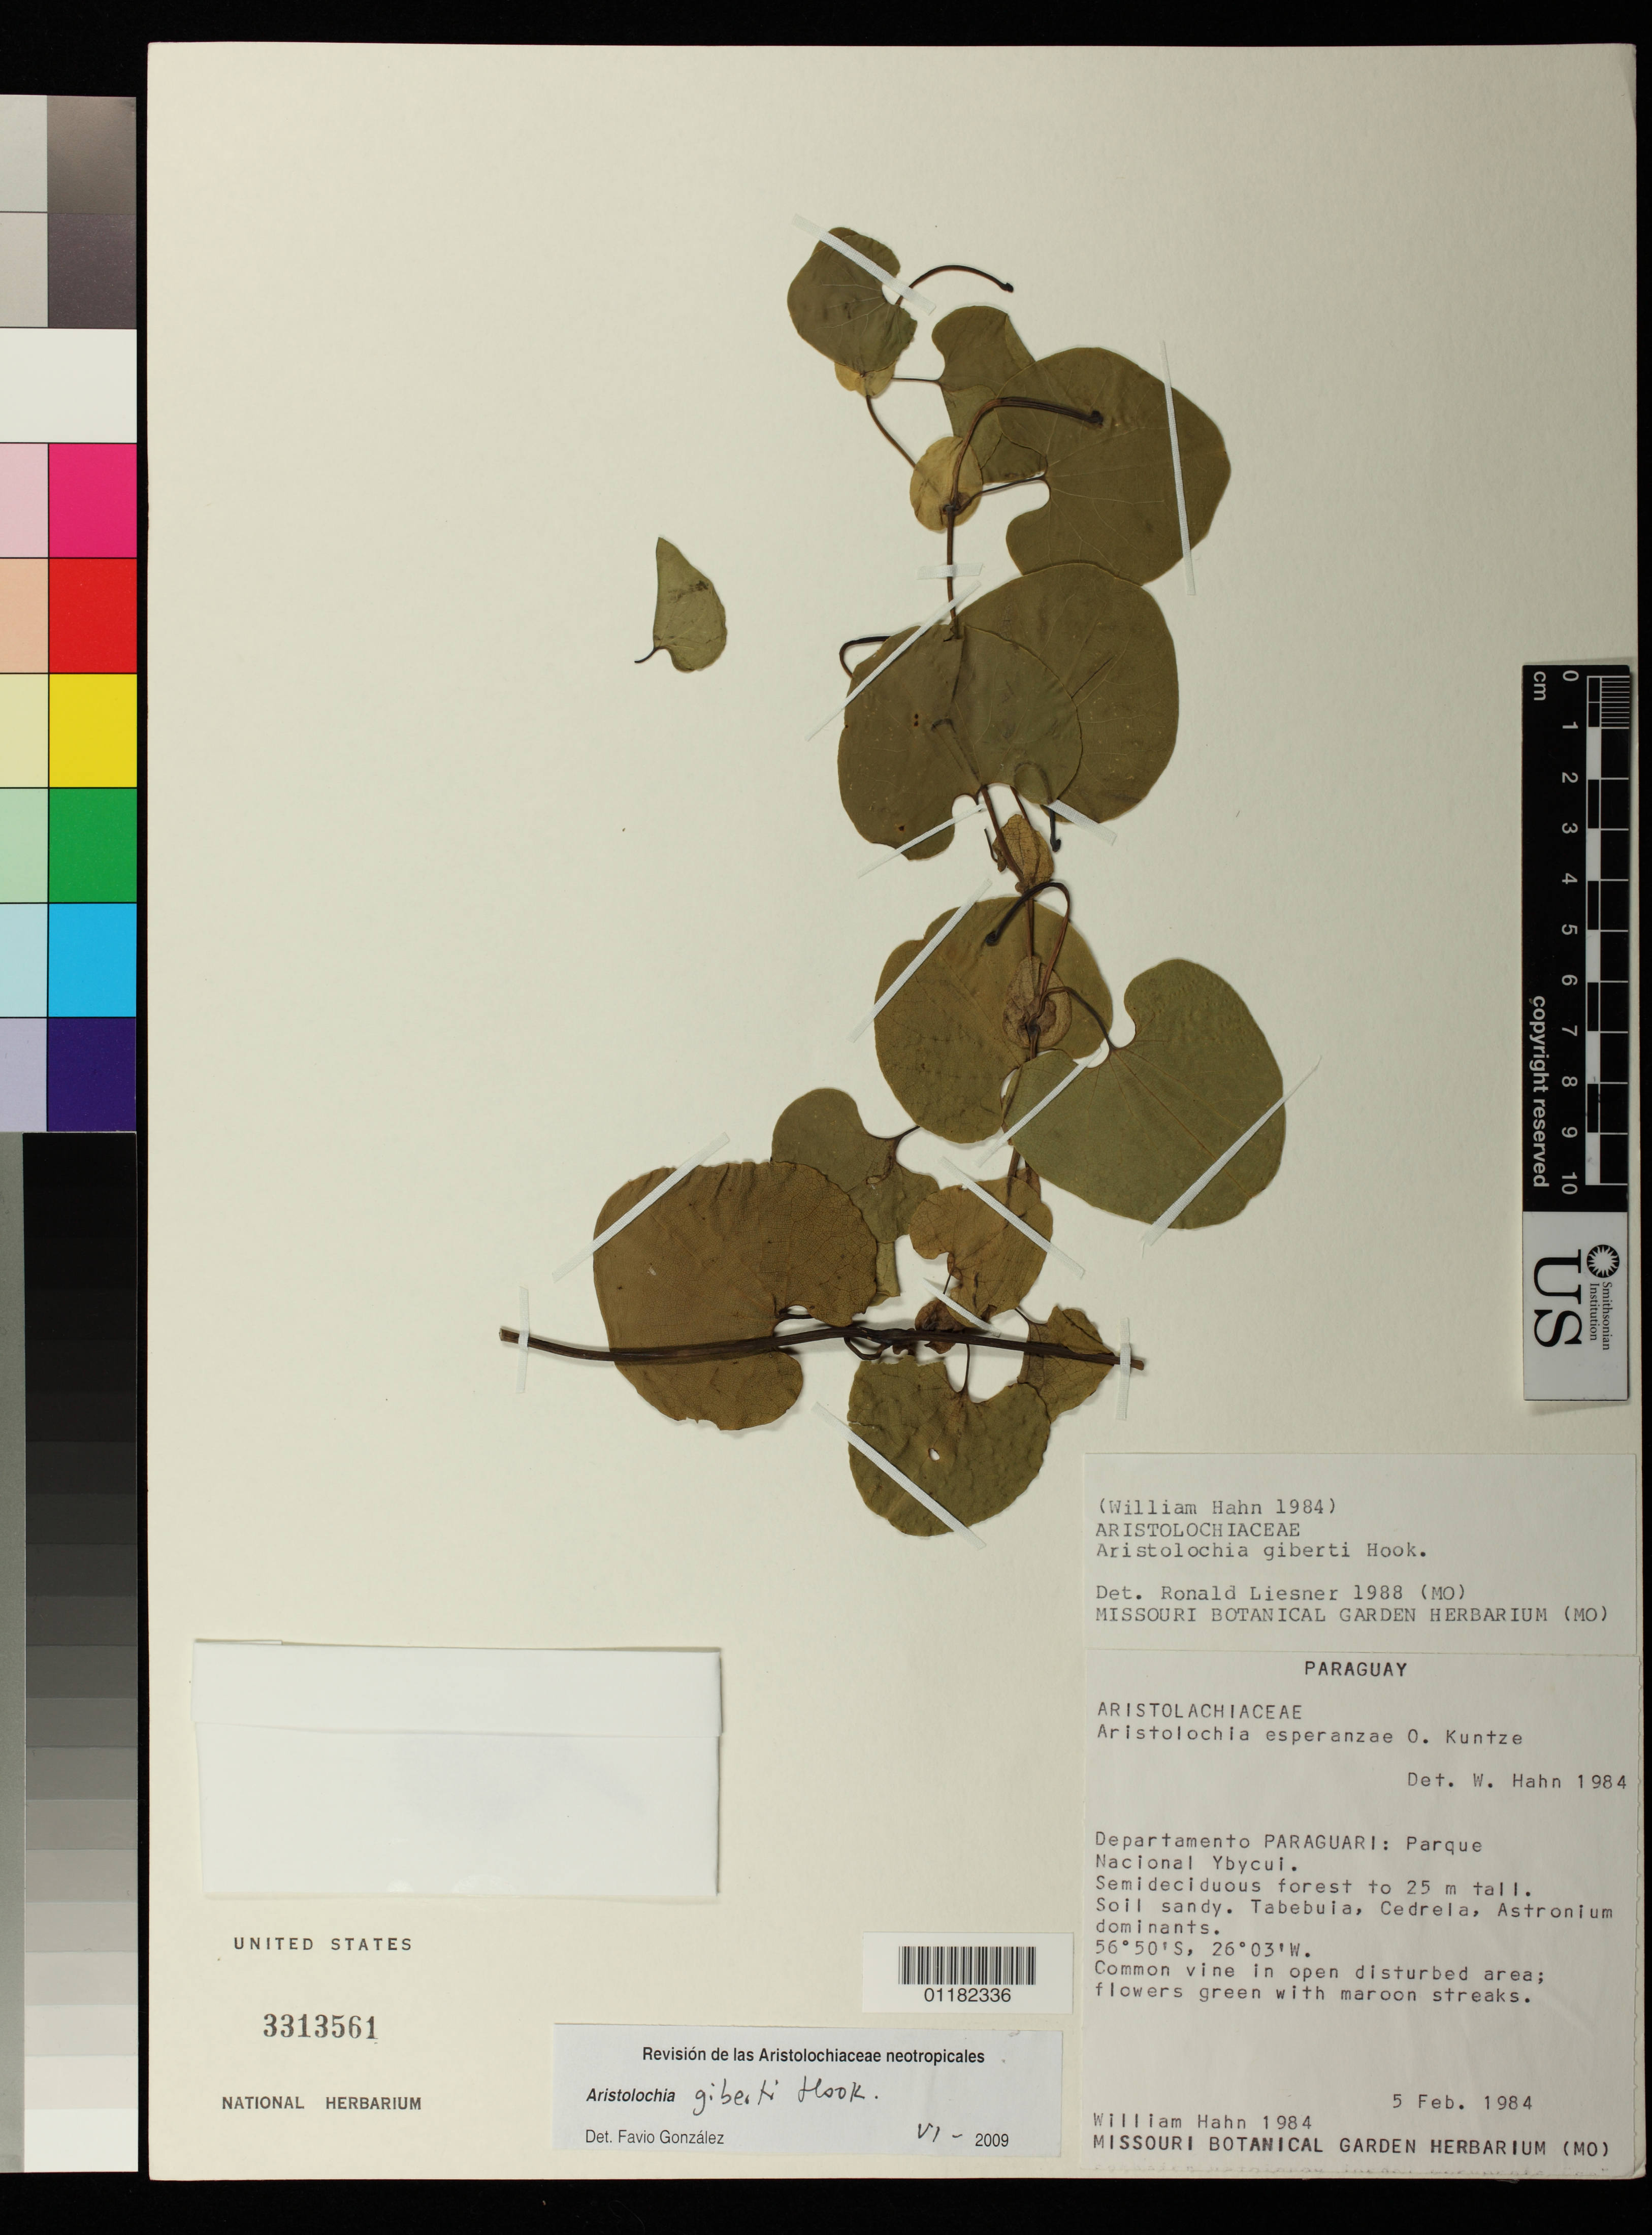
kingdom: Plantae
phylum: Tracheophyta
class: Magnoliopsida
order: Piperales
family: Aristolochiaceae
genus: Aristolochia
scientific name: Aristolochia gibertii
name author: Hook.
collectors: W. J. Hahn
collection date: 1984-02-05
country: Paraguay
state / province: Paraguari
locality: Parque Nacional Ybycui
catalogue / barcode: US 3313561